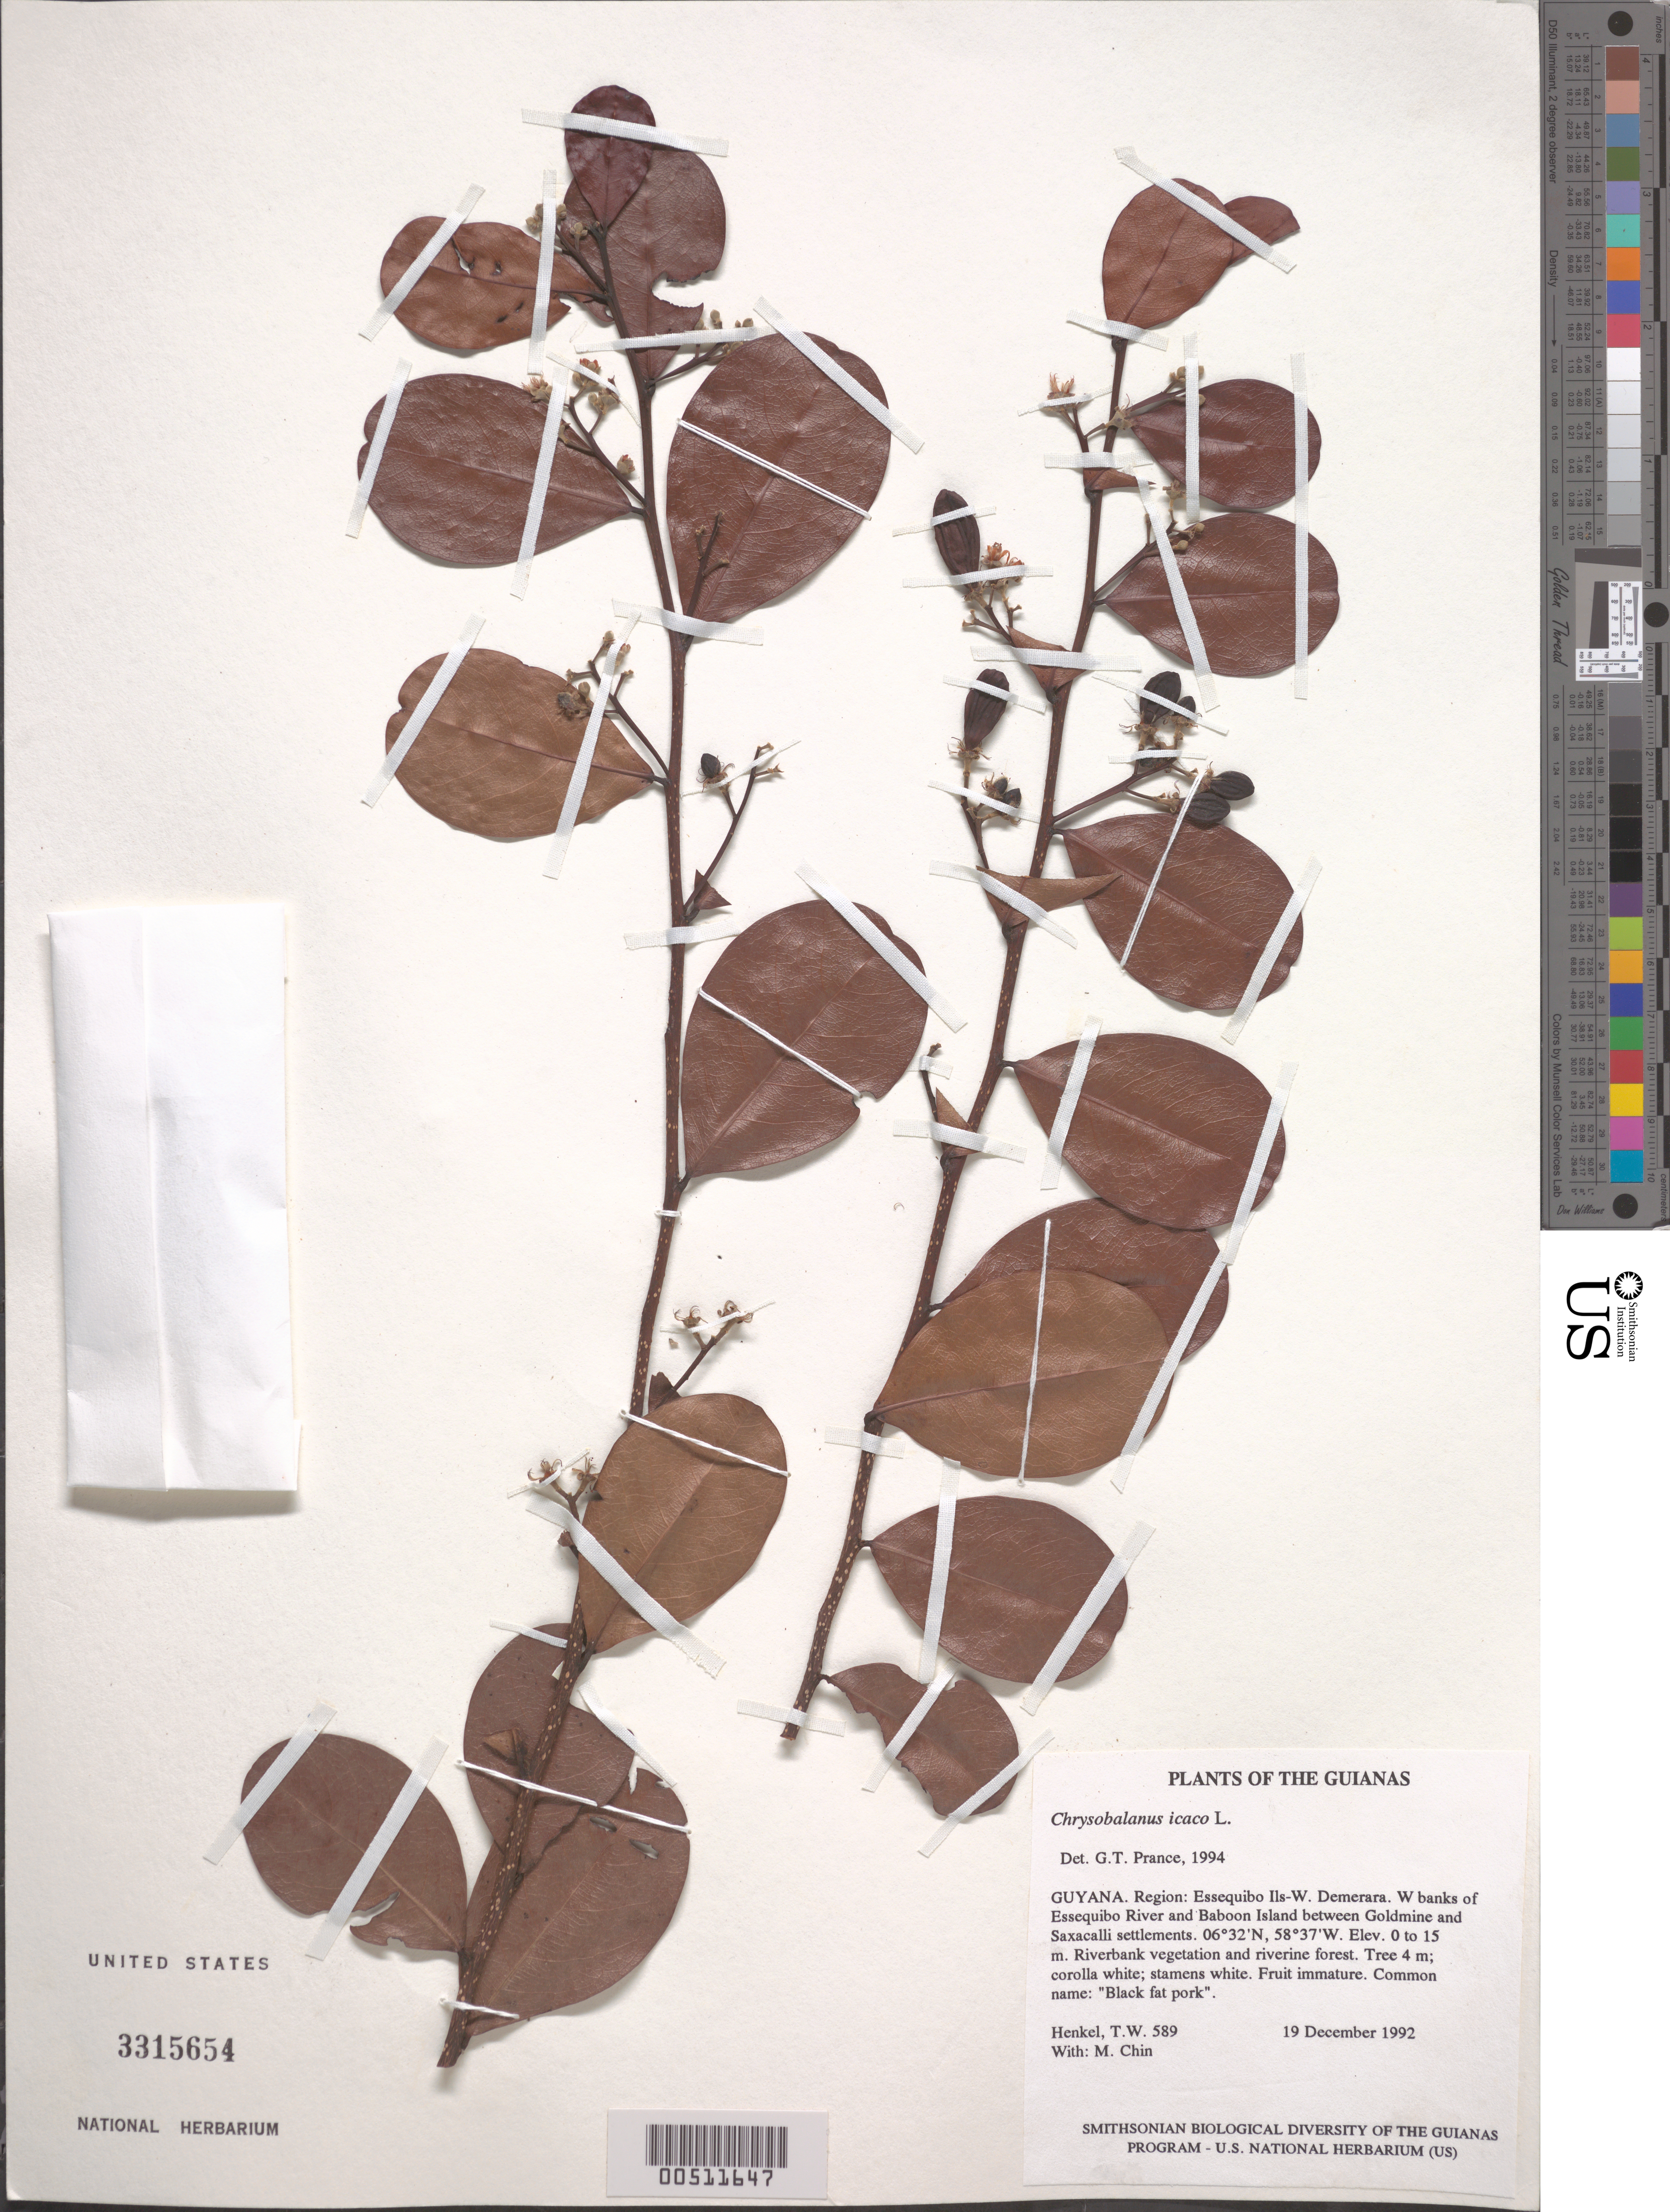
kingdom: Plantae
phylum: Tracheophyta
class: Magnoliopsida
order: Malpighiales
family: Chrysobalanaceae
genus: Chrysobalanus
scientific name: Chrysobalanus icaco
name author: L.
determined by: Prance, G. T.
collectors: T. Henkel & M. Chin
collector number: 589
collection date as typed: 19 December 1992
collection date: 1992-12-19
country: Guyana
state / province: Essequibo Isl-W. Demerara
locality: W banks of Essequibo River and Baboon Island between Goldmine and Saxacalli settlements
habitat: Riverbank vegetation and riverine forest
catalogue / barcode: US 3315654